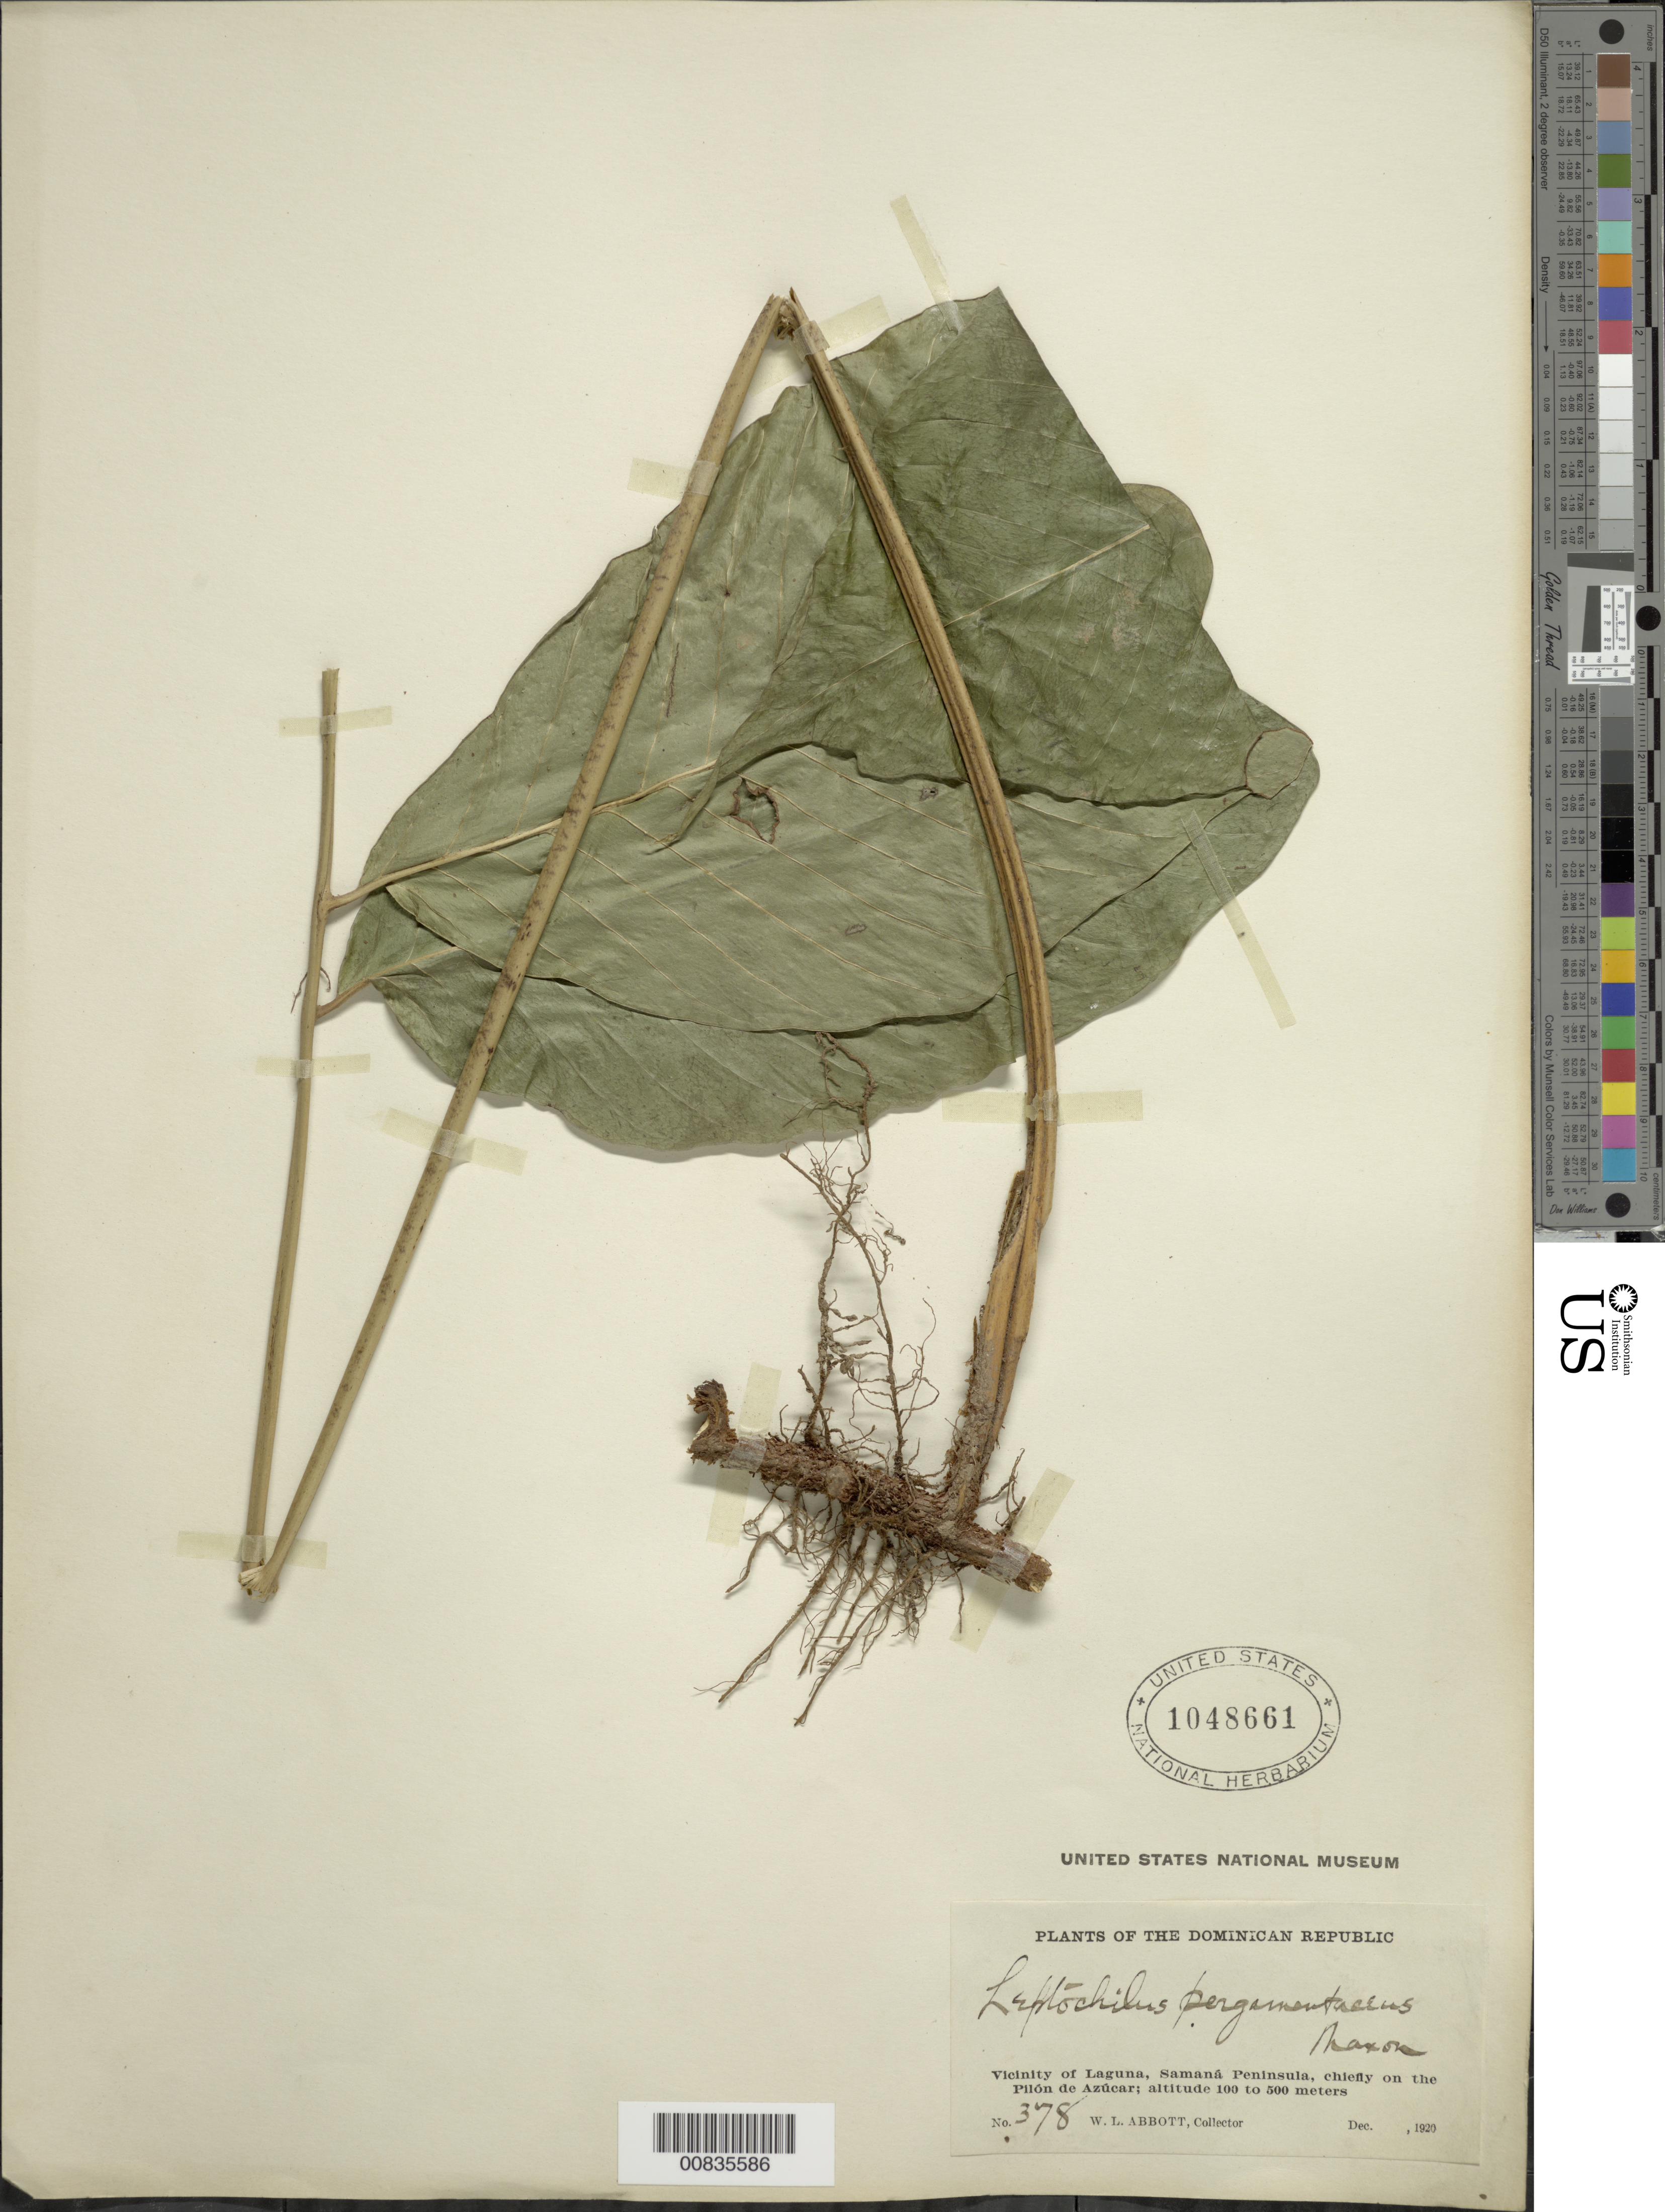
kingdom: Plantae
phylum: Tracheophyta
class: Polypodiopsida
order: Polypodiales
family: Dryopteridaceae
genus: Mickelia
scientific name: Mickelia pergamentacea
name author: (Maxon) R.C. Moran et al.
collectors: W. L. Abbott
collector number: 378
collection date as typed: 21 Dec 1920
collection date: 1920-12-21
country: Dominican Republic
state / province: Samana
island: Hispaniola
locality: Laguna, Samaná Peninsula, chiefly on the Pilón de Azúcar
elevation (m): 100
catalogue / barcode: US 1048661